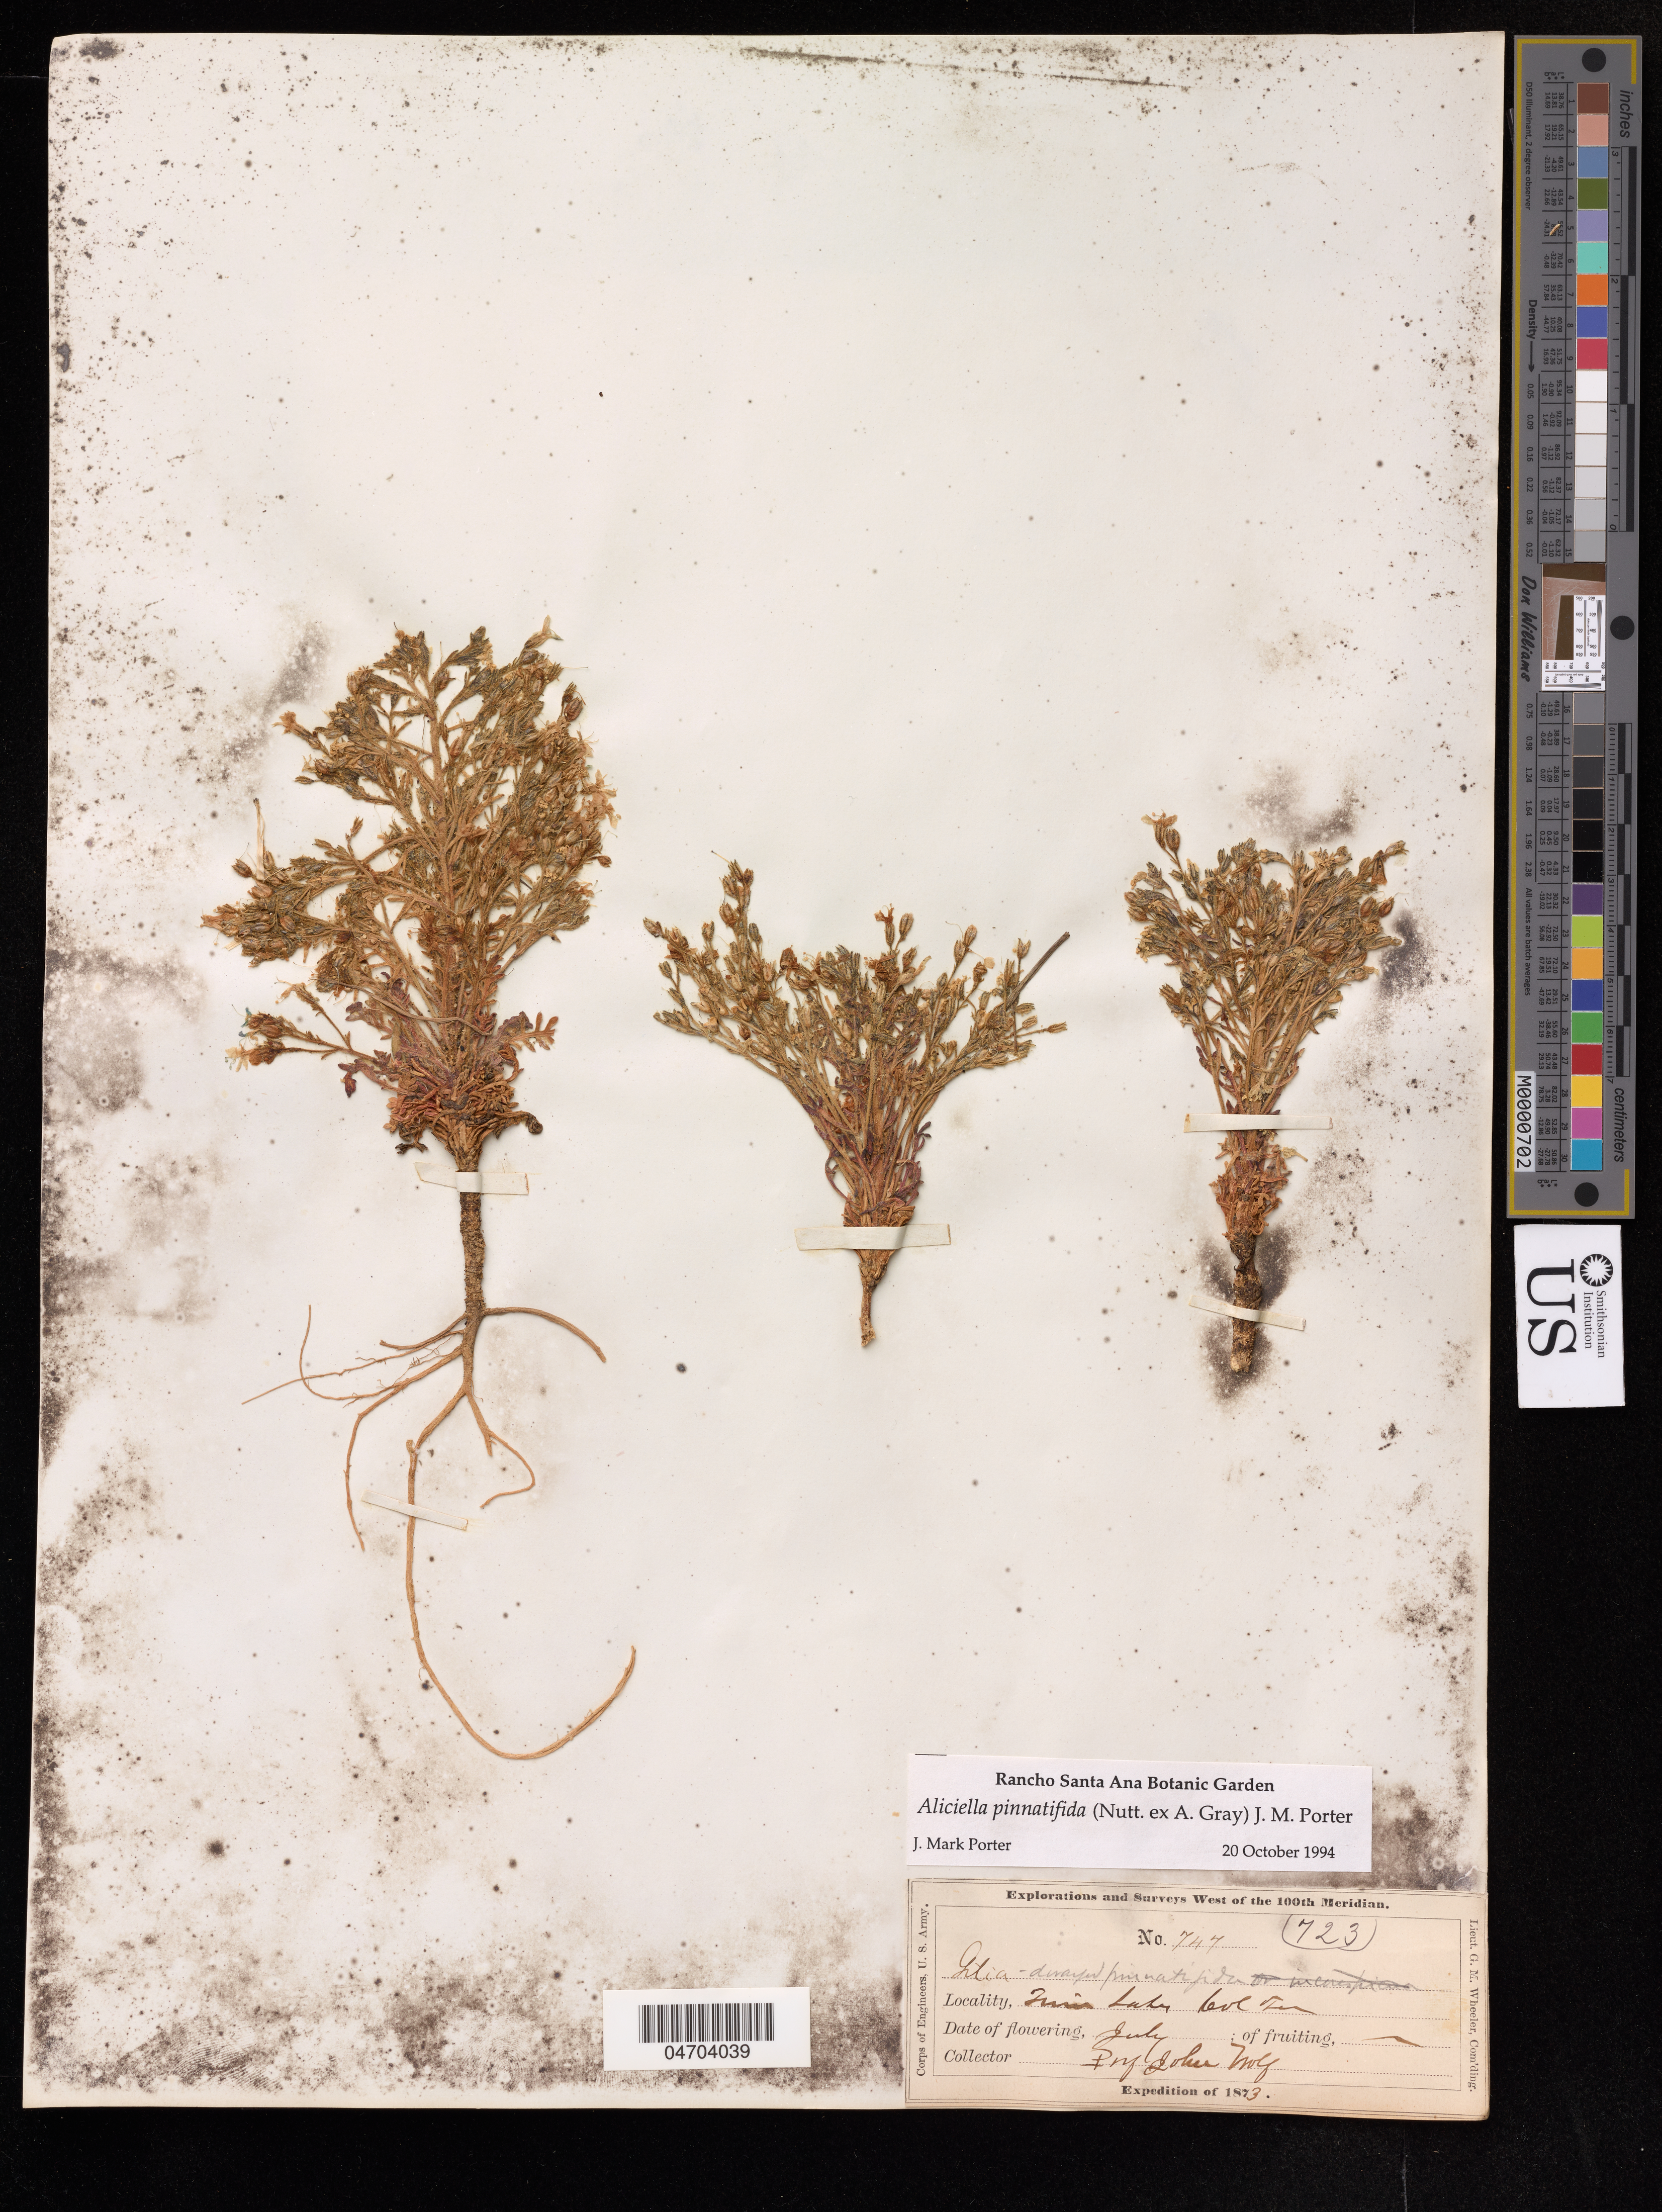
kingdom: Plantae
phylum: Tracheophyta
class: Magnoliopsida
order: Ericales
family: Polemoniaceae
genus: Aliciella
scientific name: Aliciella pinnatifida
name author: (Nutt. ex A. Gray) J.M. Porter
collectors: J. Wolf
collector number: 747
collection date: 1873-07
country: United States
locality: Twin Lakes. Col. Terr.